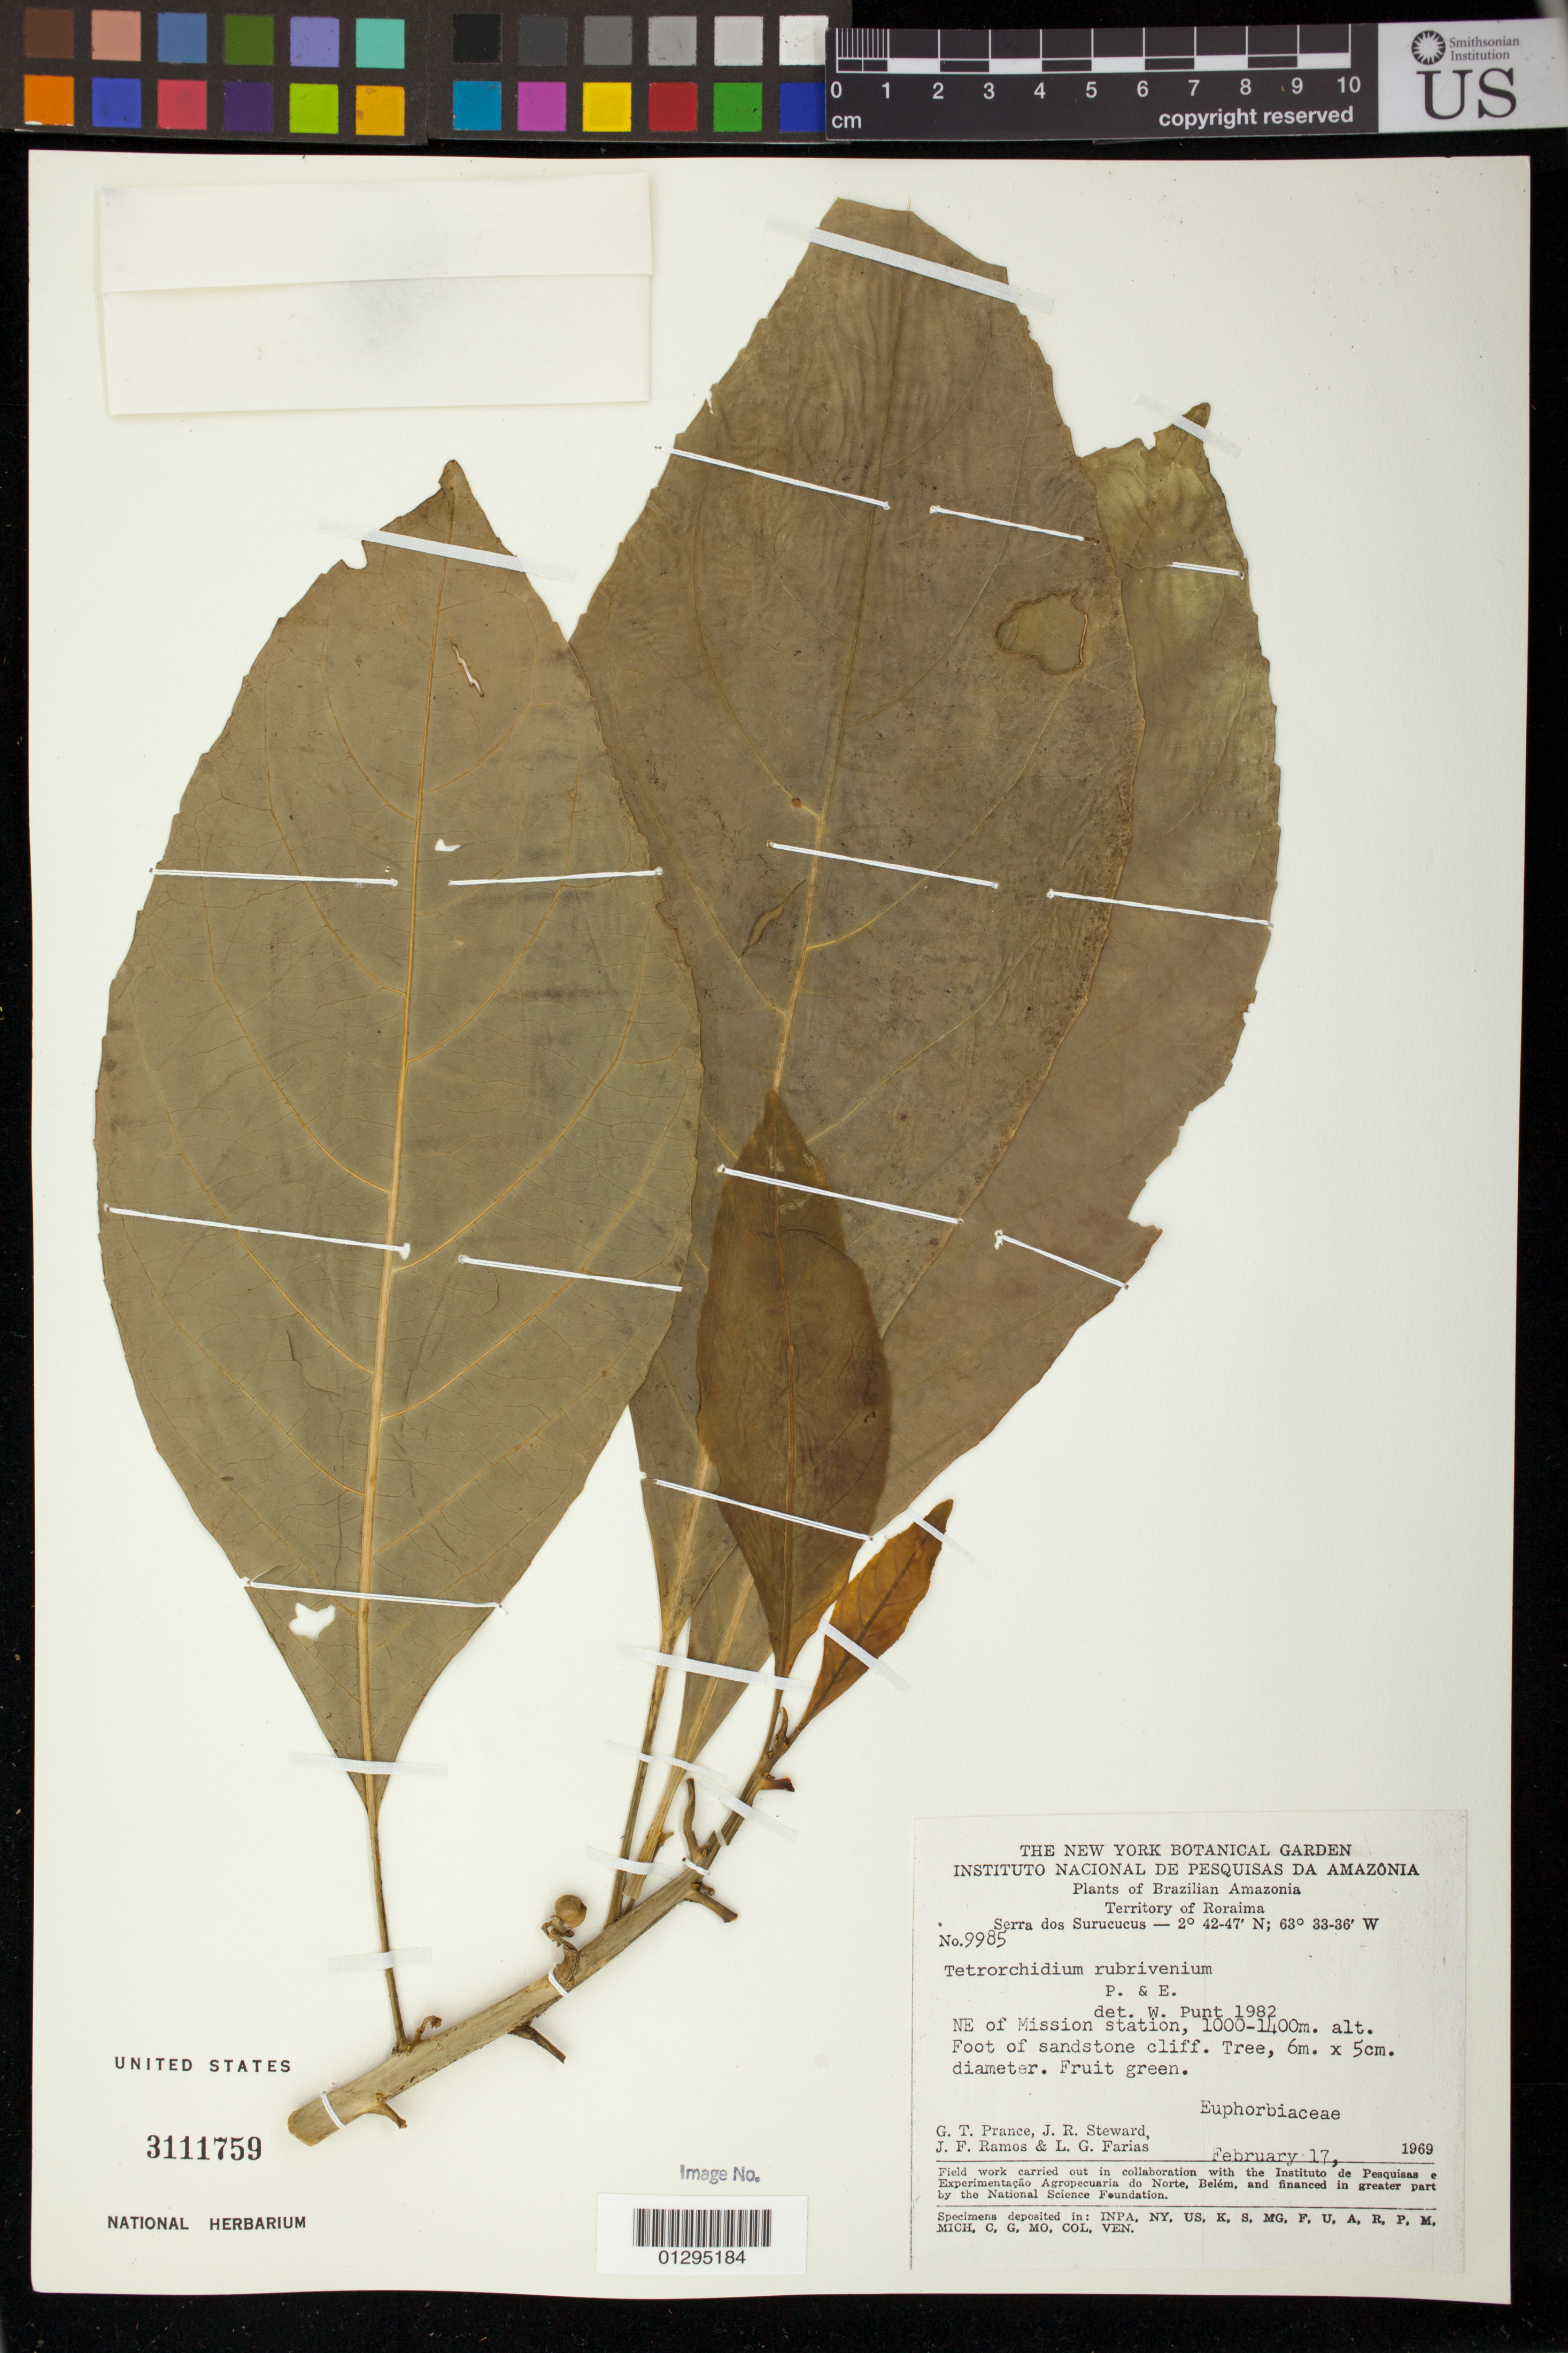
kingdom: Plantae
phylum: Tracheophyta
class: Magnoliopsida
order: Malpighiales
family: Euphorbiaceae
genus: Tetrorchidium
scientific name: Tetrorchidium rubrivenium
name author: Poepp.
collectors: G. T. Prance, J. R. Steward, J. F. Ramos & L. G. Farias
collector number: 9985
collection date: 1969-02-17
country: Brazil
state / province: Roraima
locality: Serra dos Surucucus. NE of Mission station Foot of sandstone cliff.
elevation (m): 1000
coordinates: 2°42'N, 63°33'W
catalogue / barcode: US 3111759